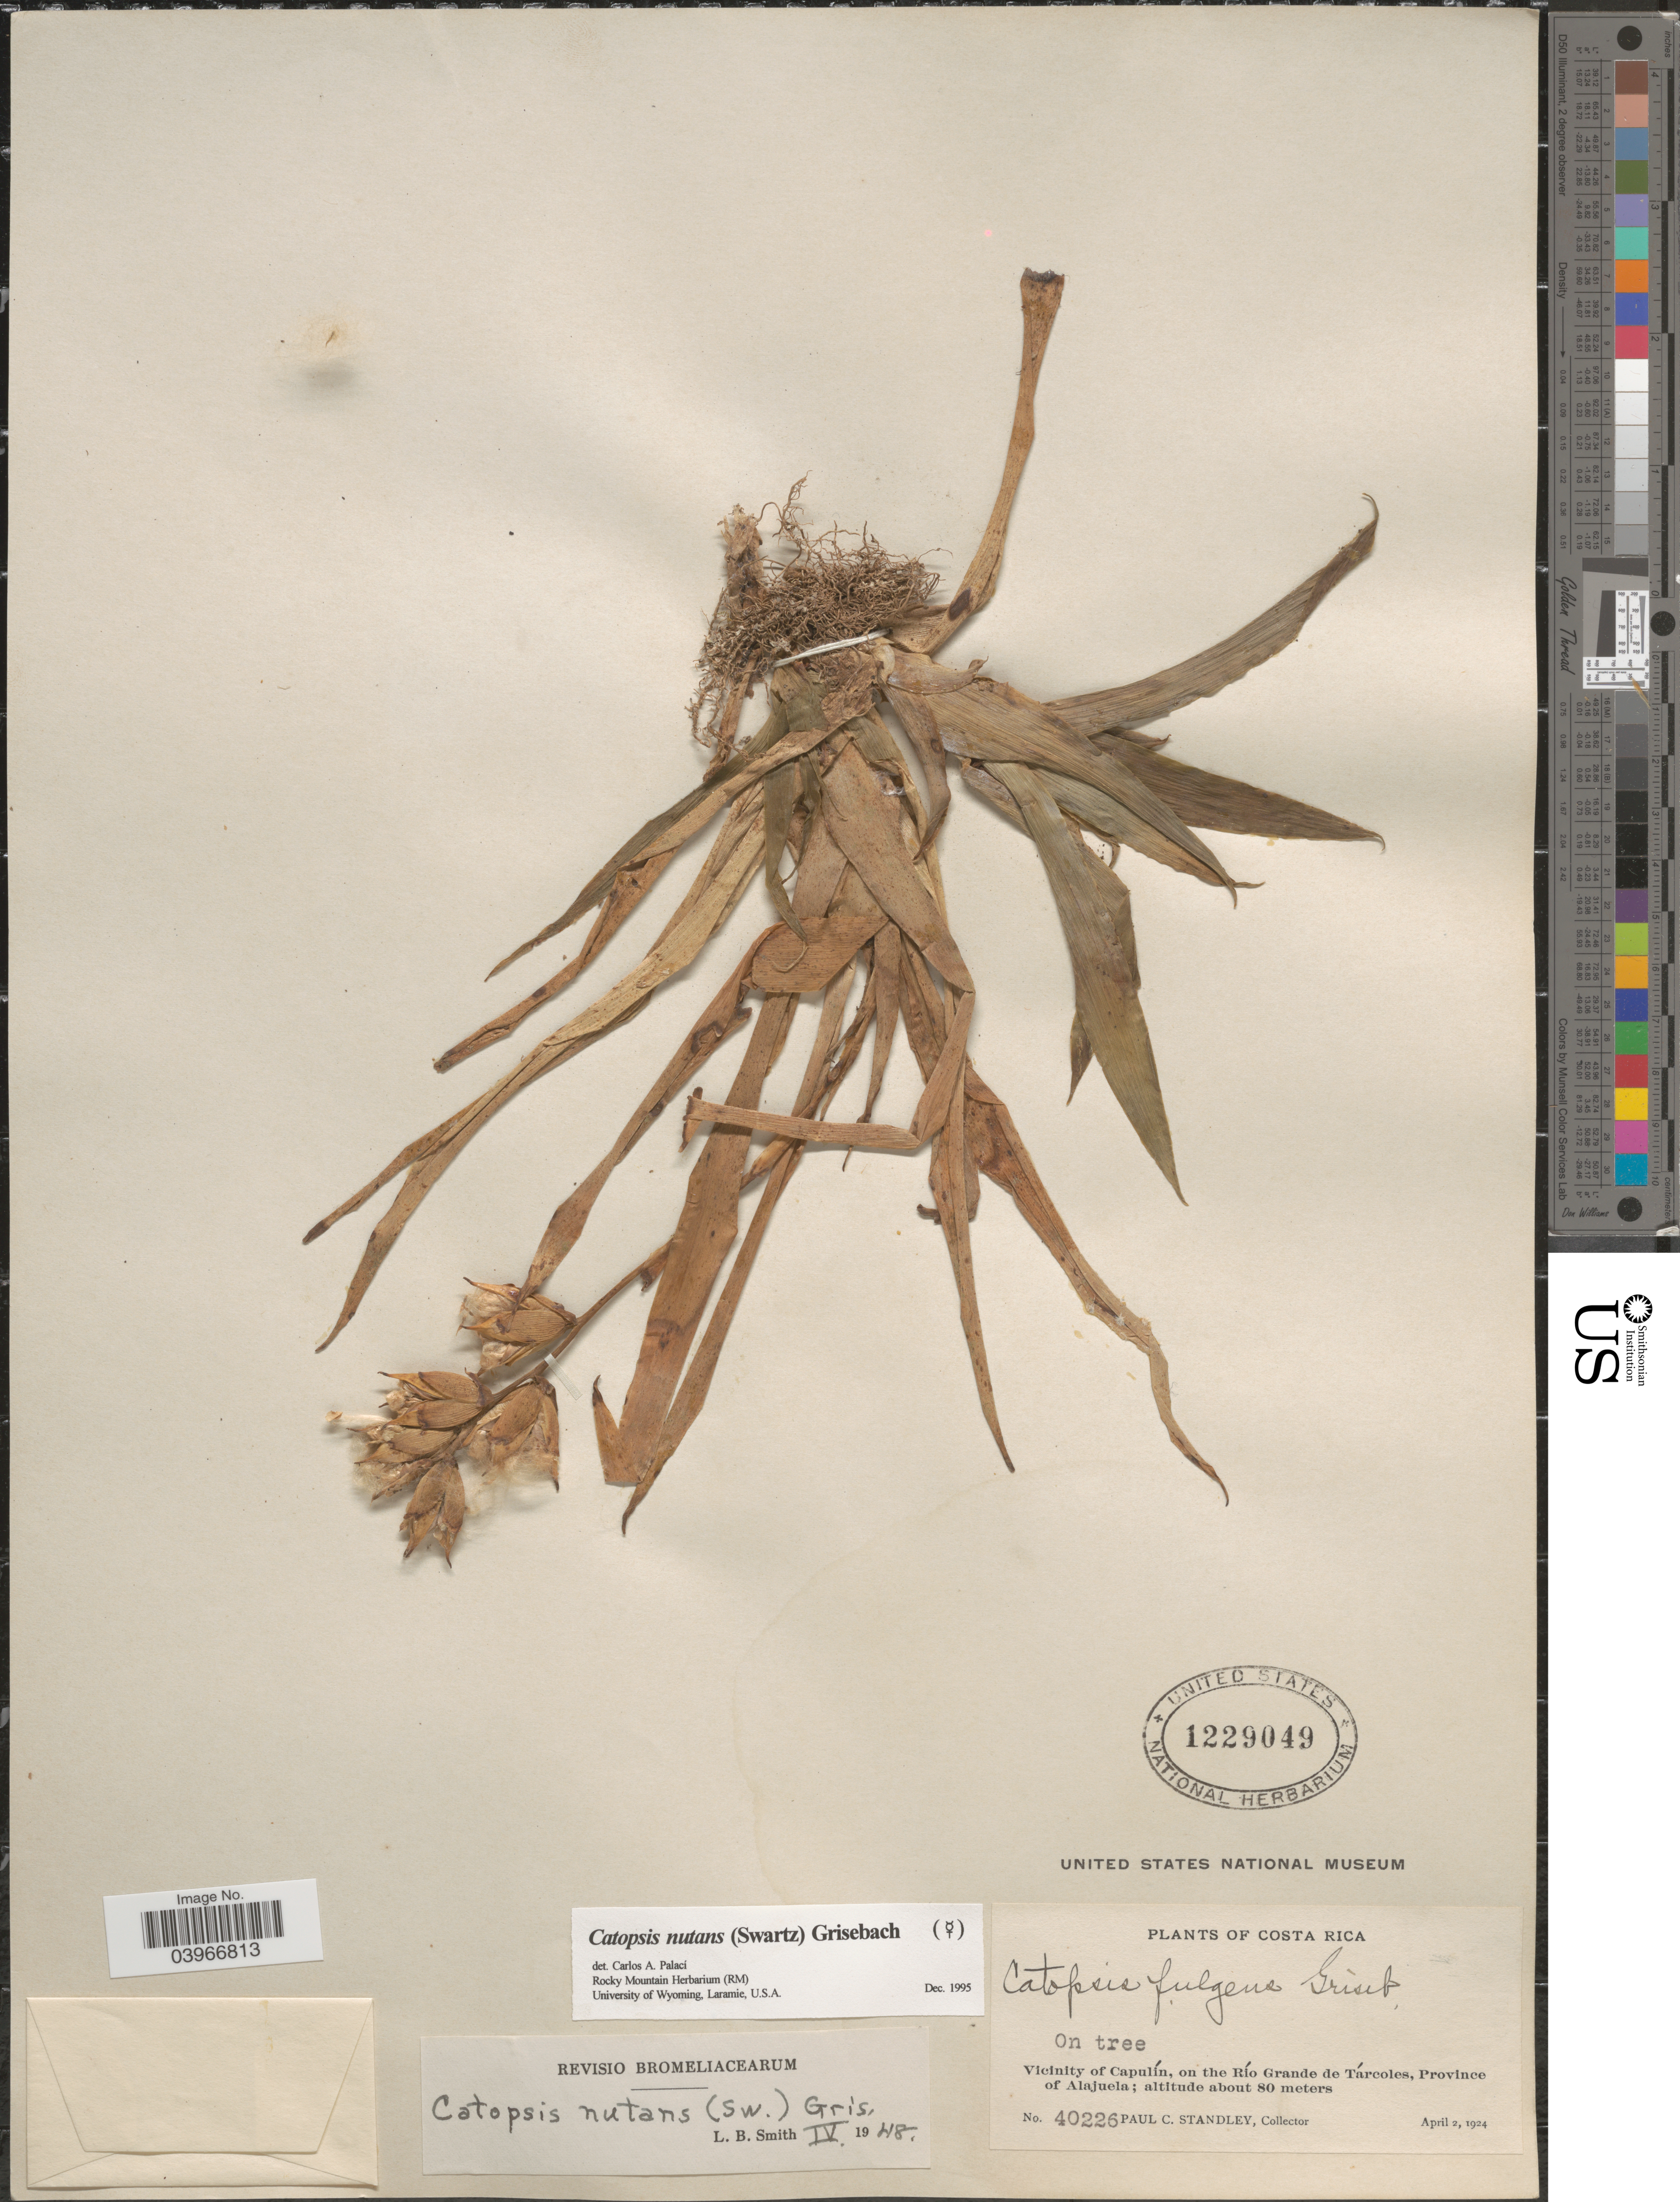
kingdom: Plantae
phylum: Tracheophyta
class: Liliopsida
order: Poales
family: Bromeliaceae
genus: Catopsis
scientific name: Catopsis nutans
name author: (Sw.) Griseb.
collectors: P. C. Standley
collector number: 40226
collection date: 1924-04-02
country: Costa Rica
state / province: Alajuela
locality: Vicinity of Capulín, on the Río Grande de Tárcoles.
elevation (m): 80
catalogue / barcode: US 1229049